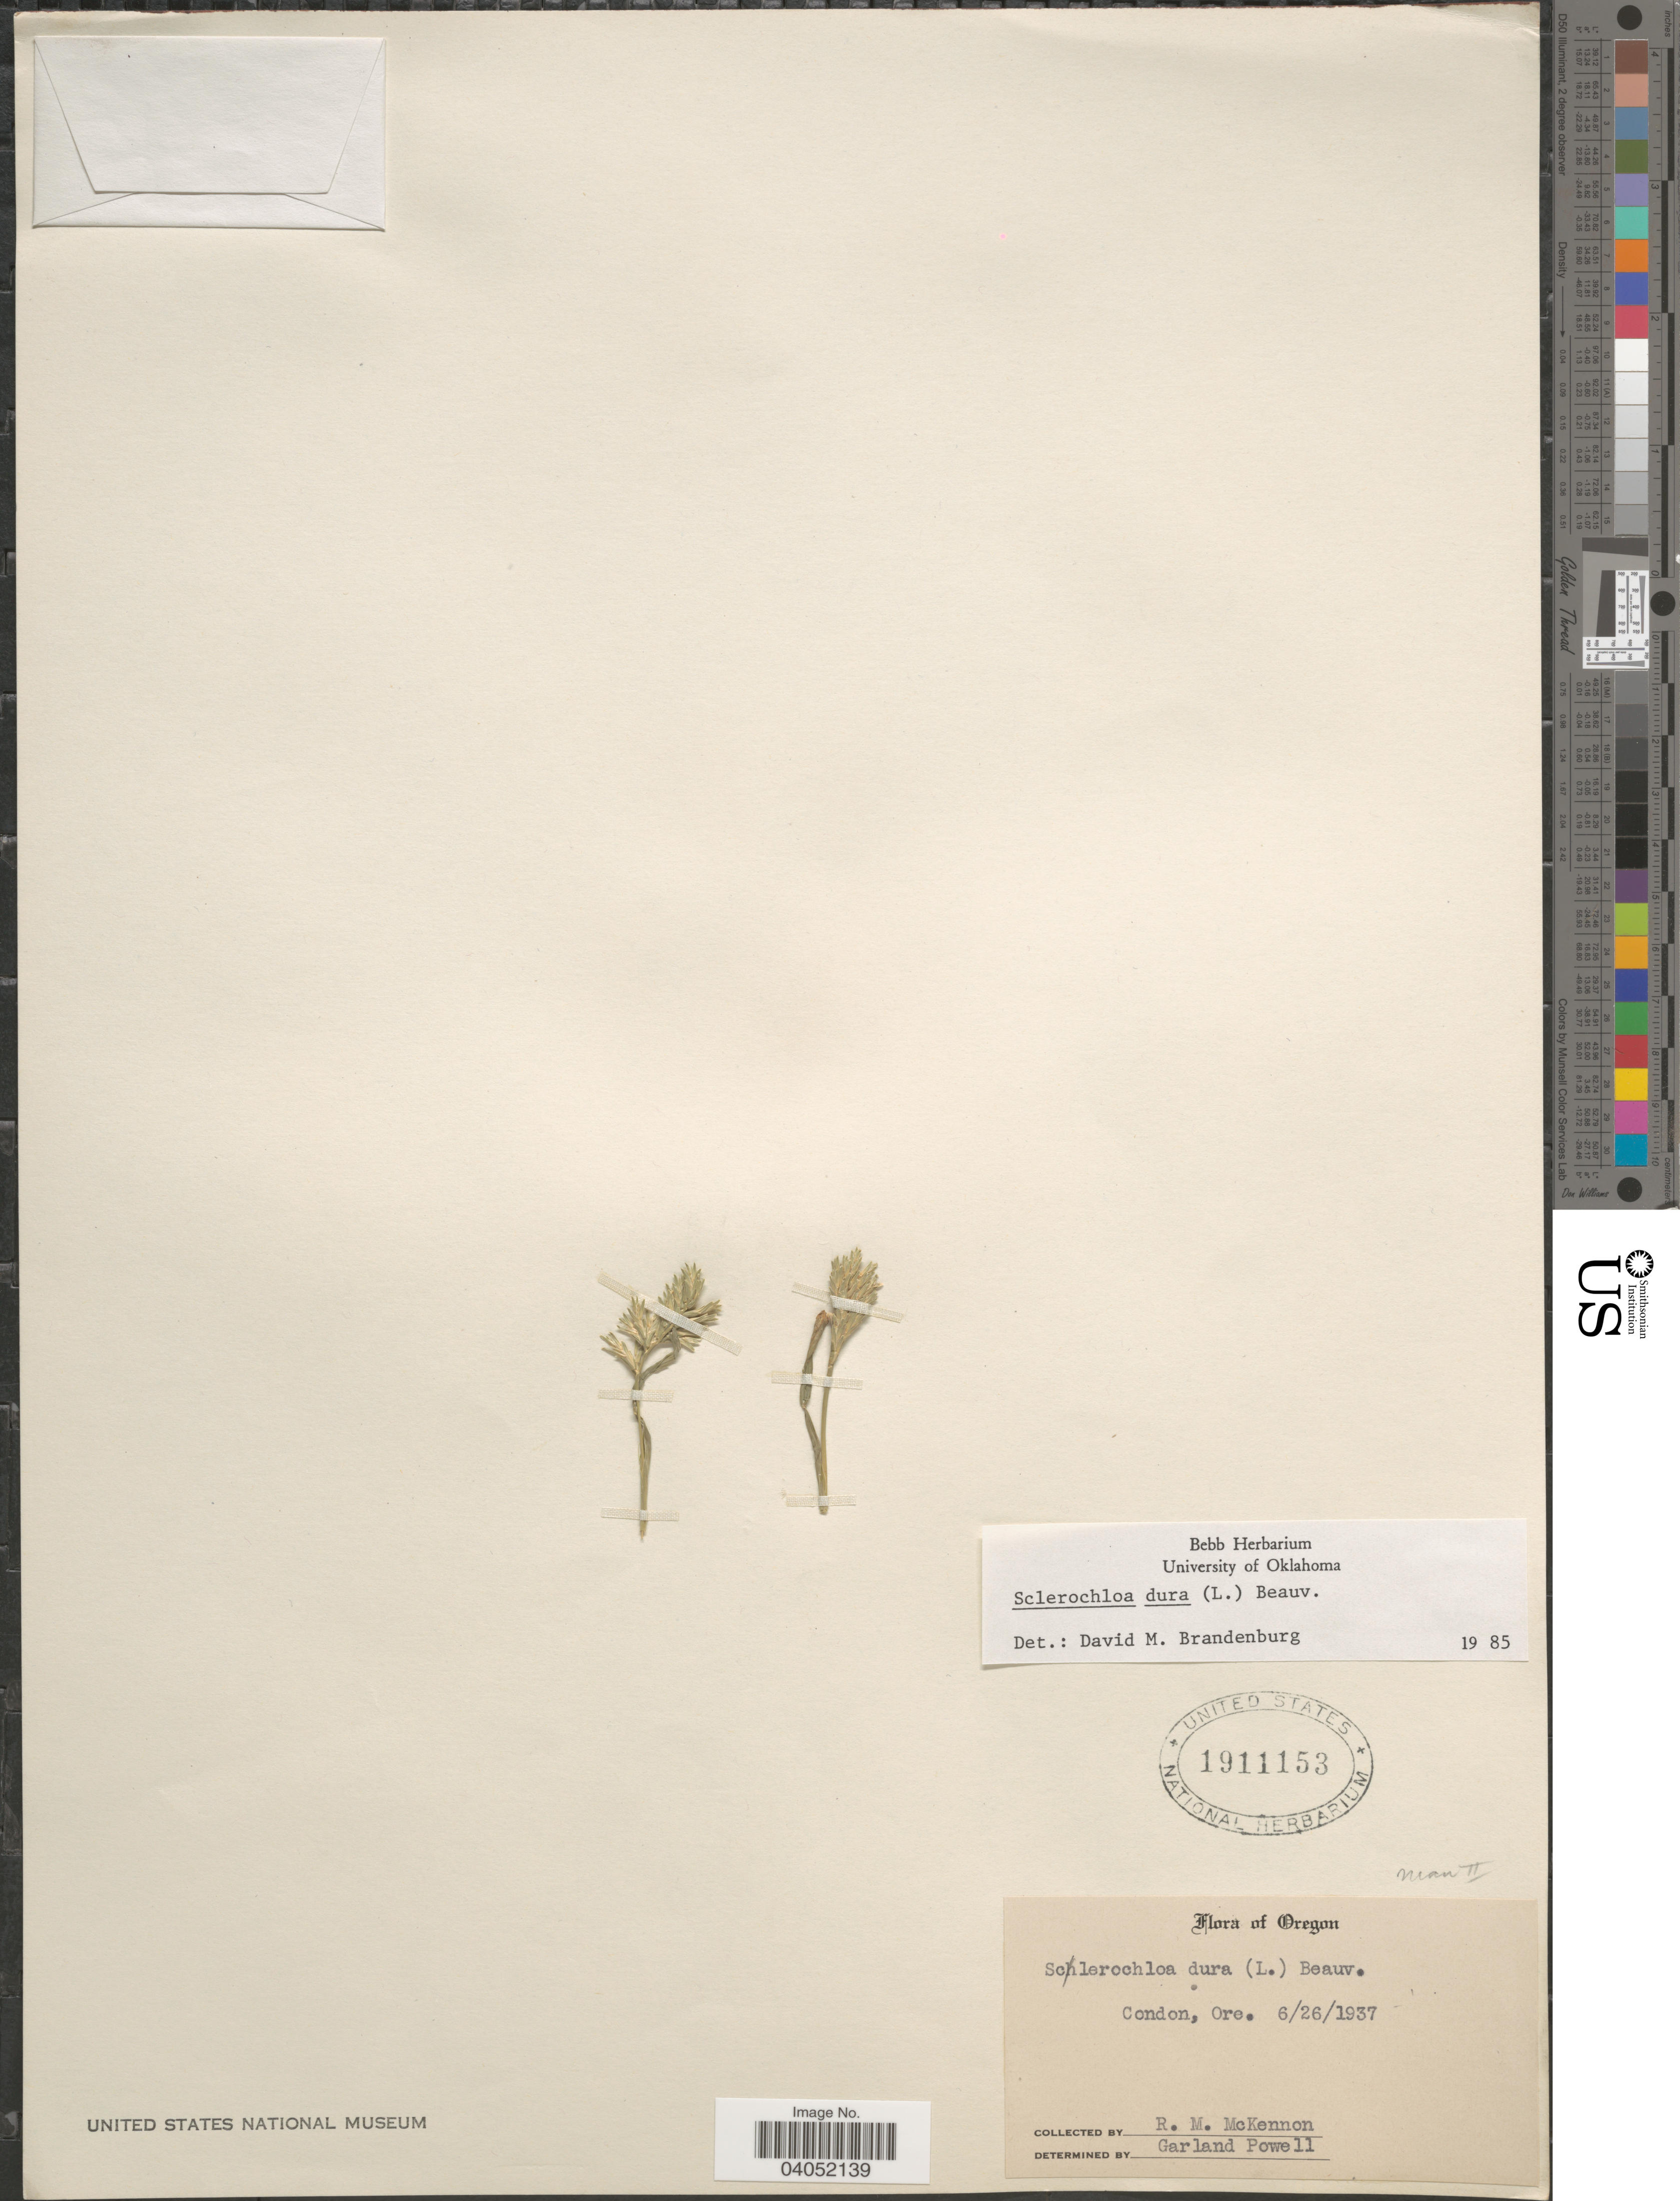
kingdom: Plantae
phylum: Tracheophyta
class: Liliopsida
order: Poales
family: Poaceae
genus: Sclerochloa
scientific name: Sclerochloa dura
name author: (L.) P. Beauv.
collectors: R. McKennon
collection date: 1937-06-26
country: United States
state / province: Oregon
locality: Condon.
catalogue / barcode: US 1911153